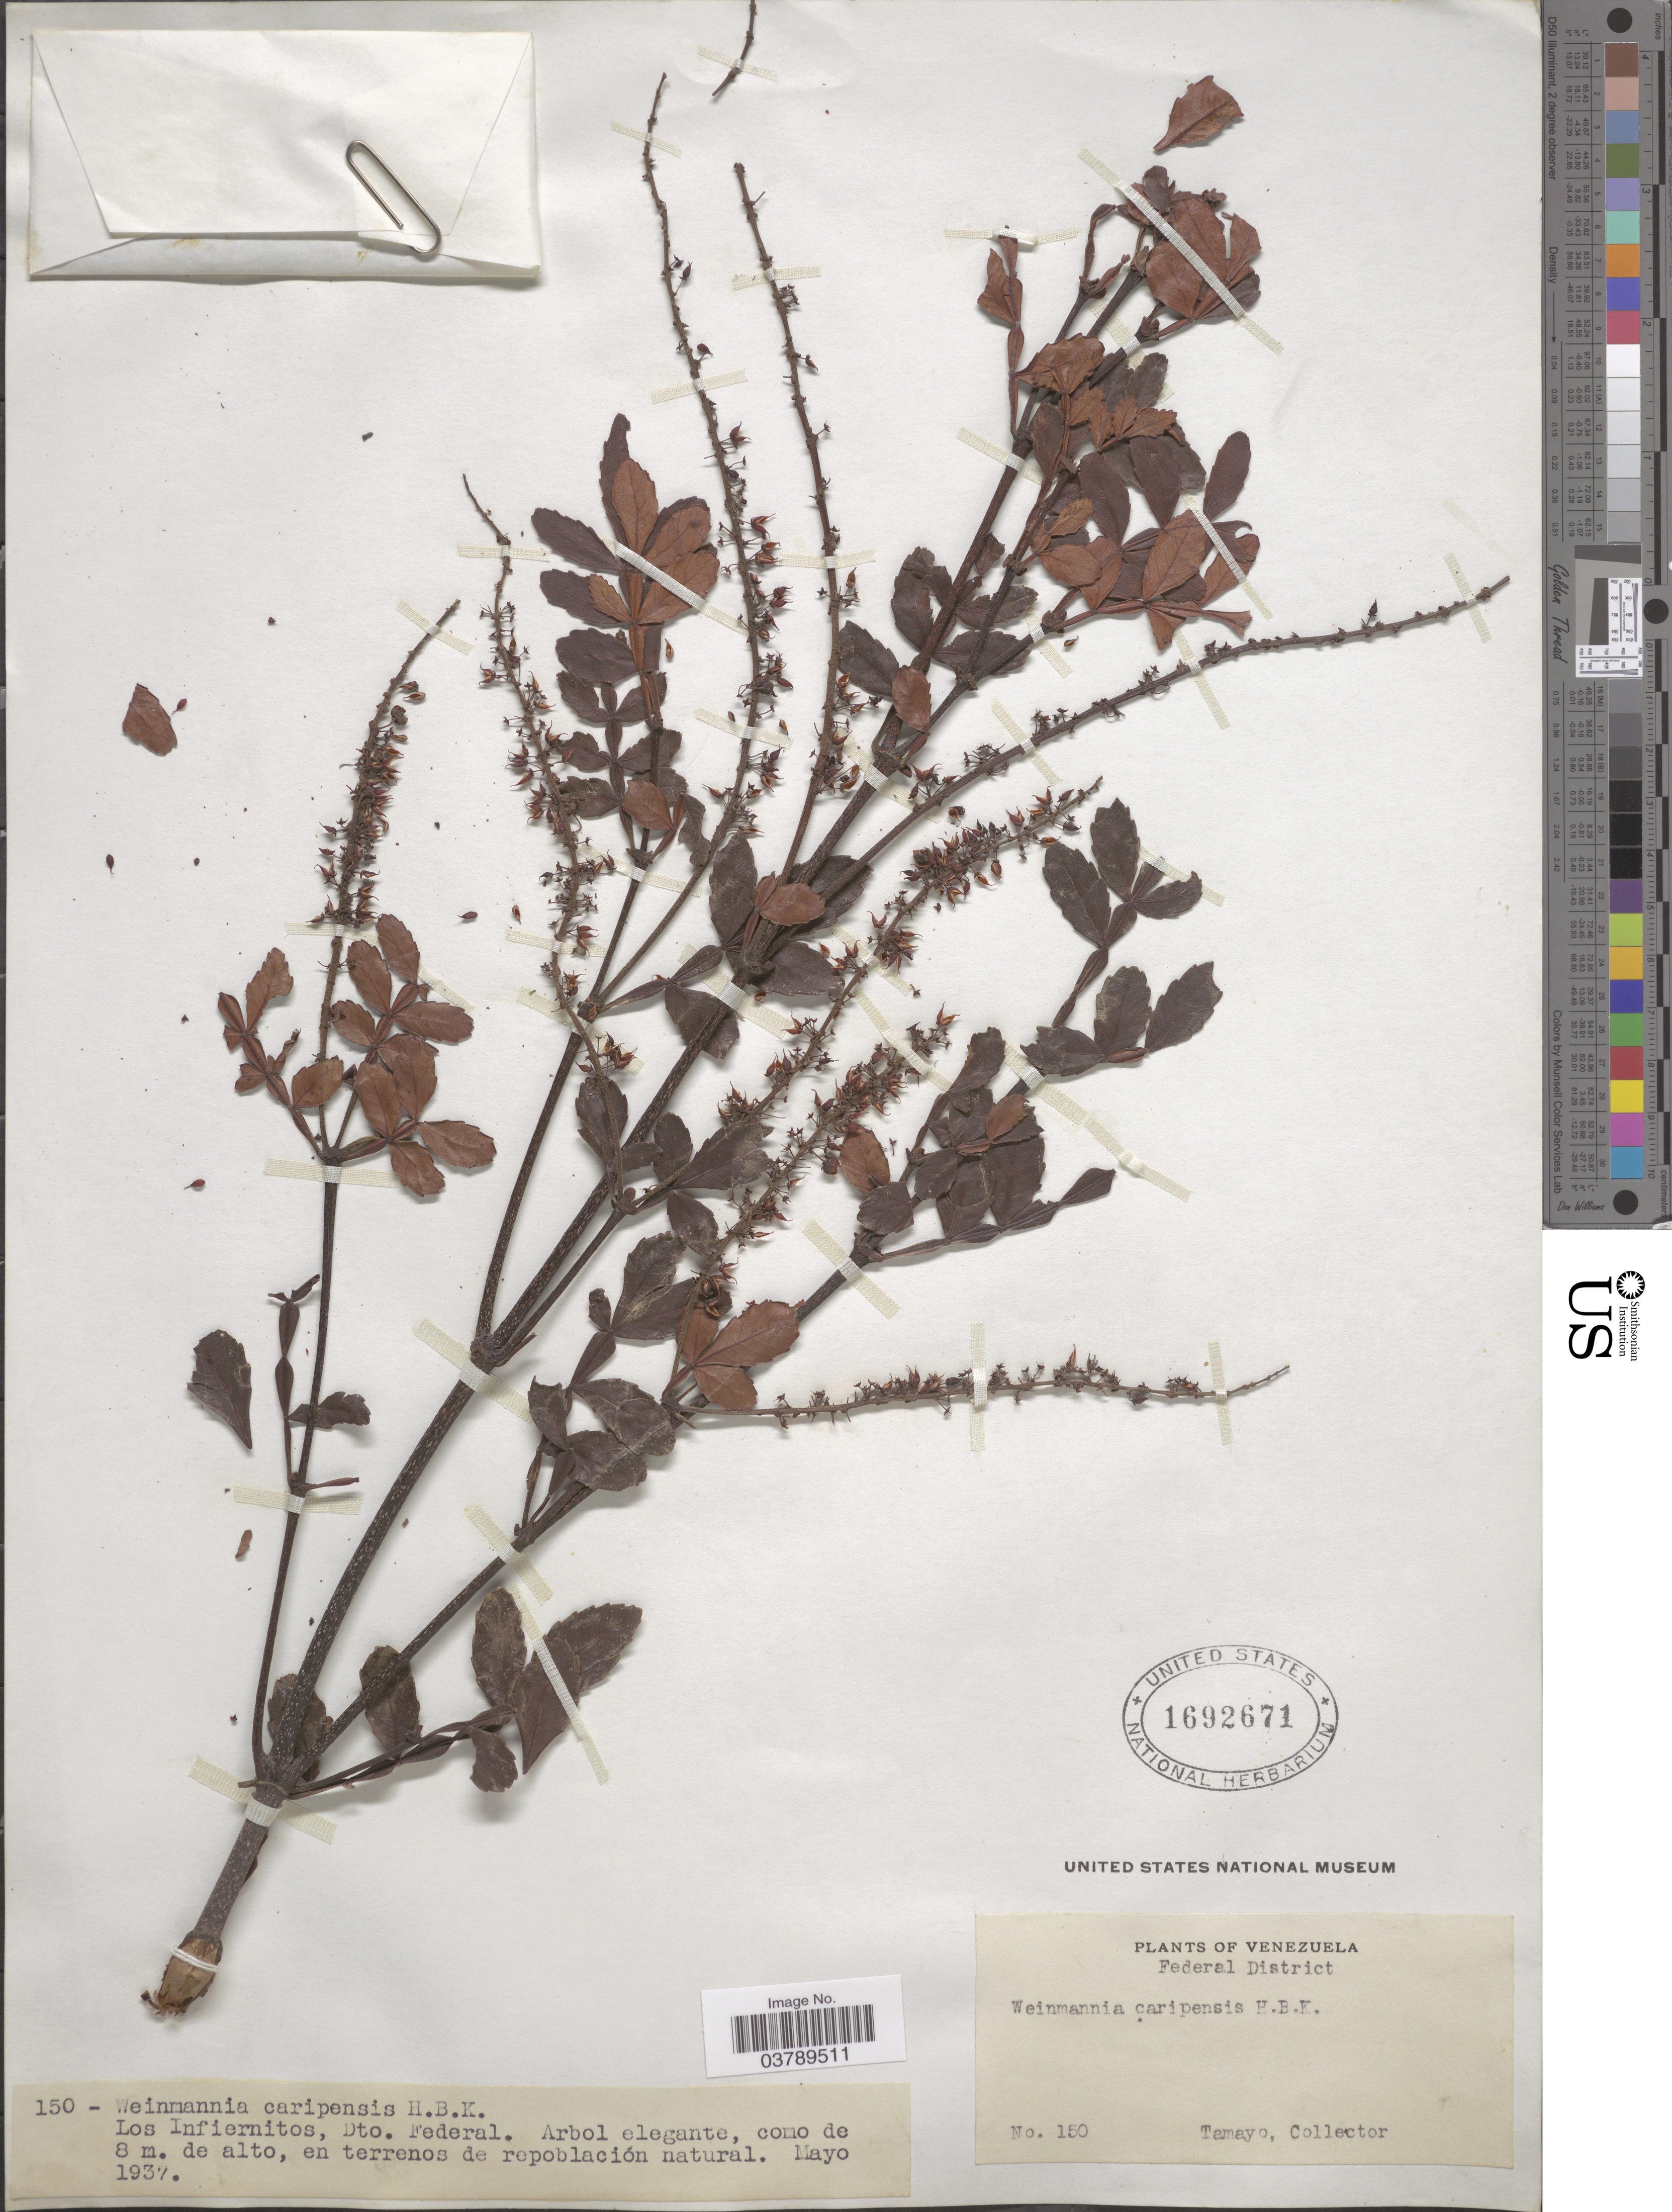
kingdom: Plantae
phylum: Tracheophyta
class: Magnoliopsida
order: Oxalidales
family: Cunoniaceae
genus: Weinmannia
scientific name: Weinmannia pinnata var. caripensis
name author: (Kunth) Cuatrec.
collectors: -. Tamayo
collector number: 150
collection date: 1937-05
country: Venezuela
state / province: Distrito Federal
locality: Federal District. Los Infiernitos.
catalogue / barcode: US 1692671